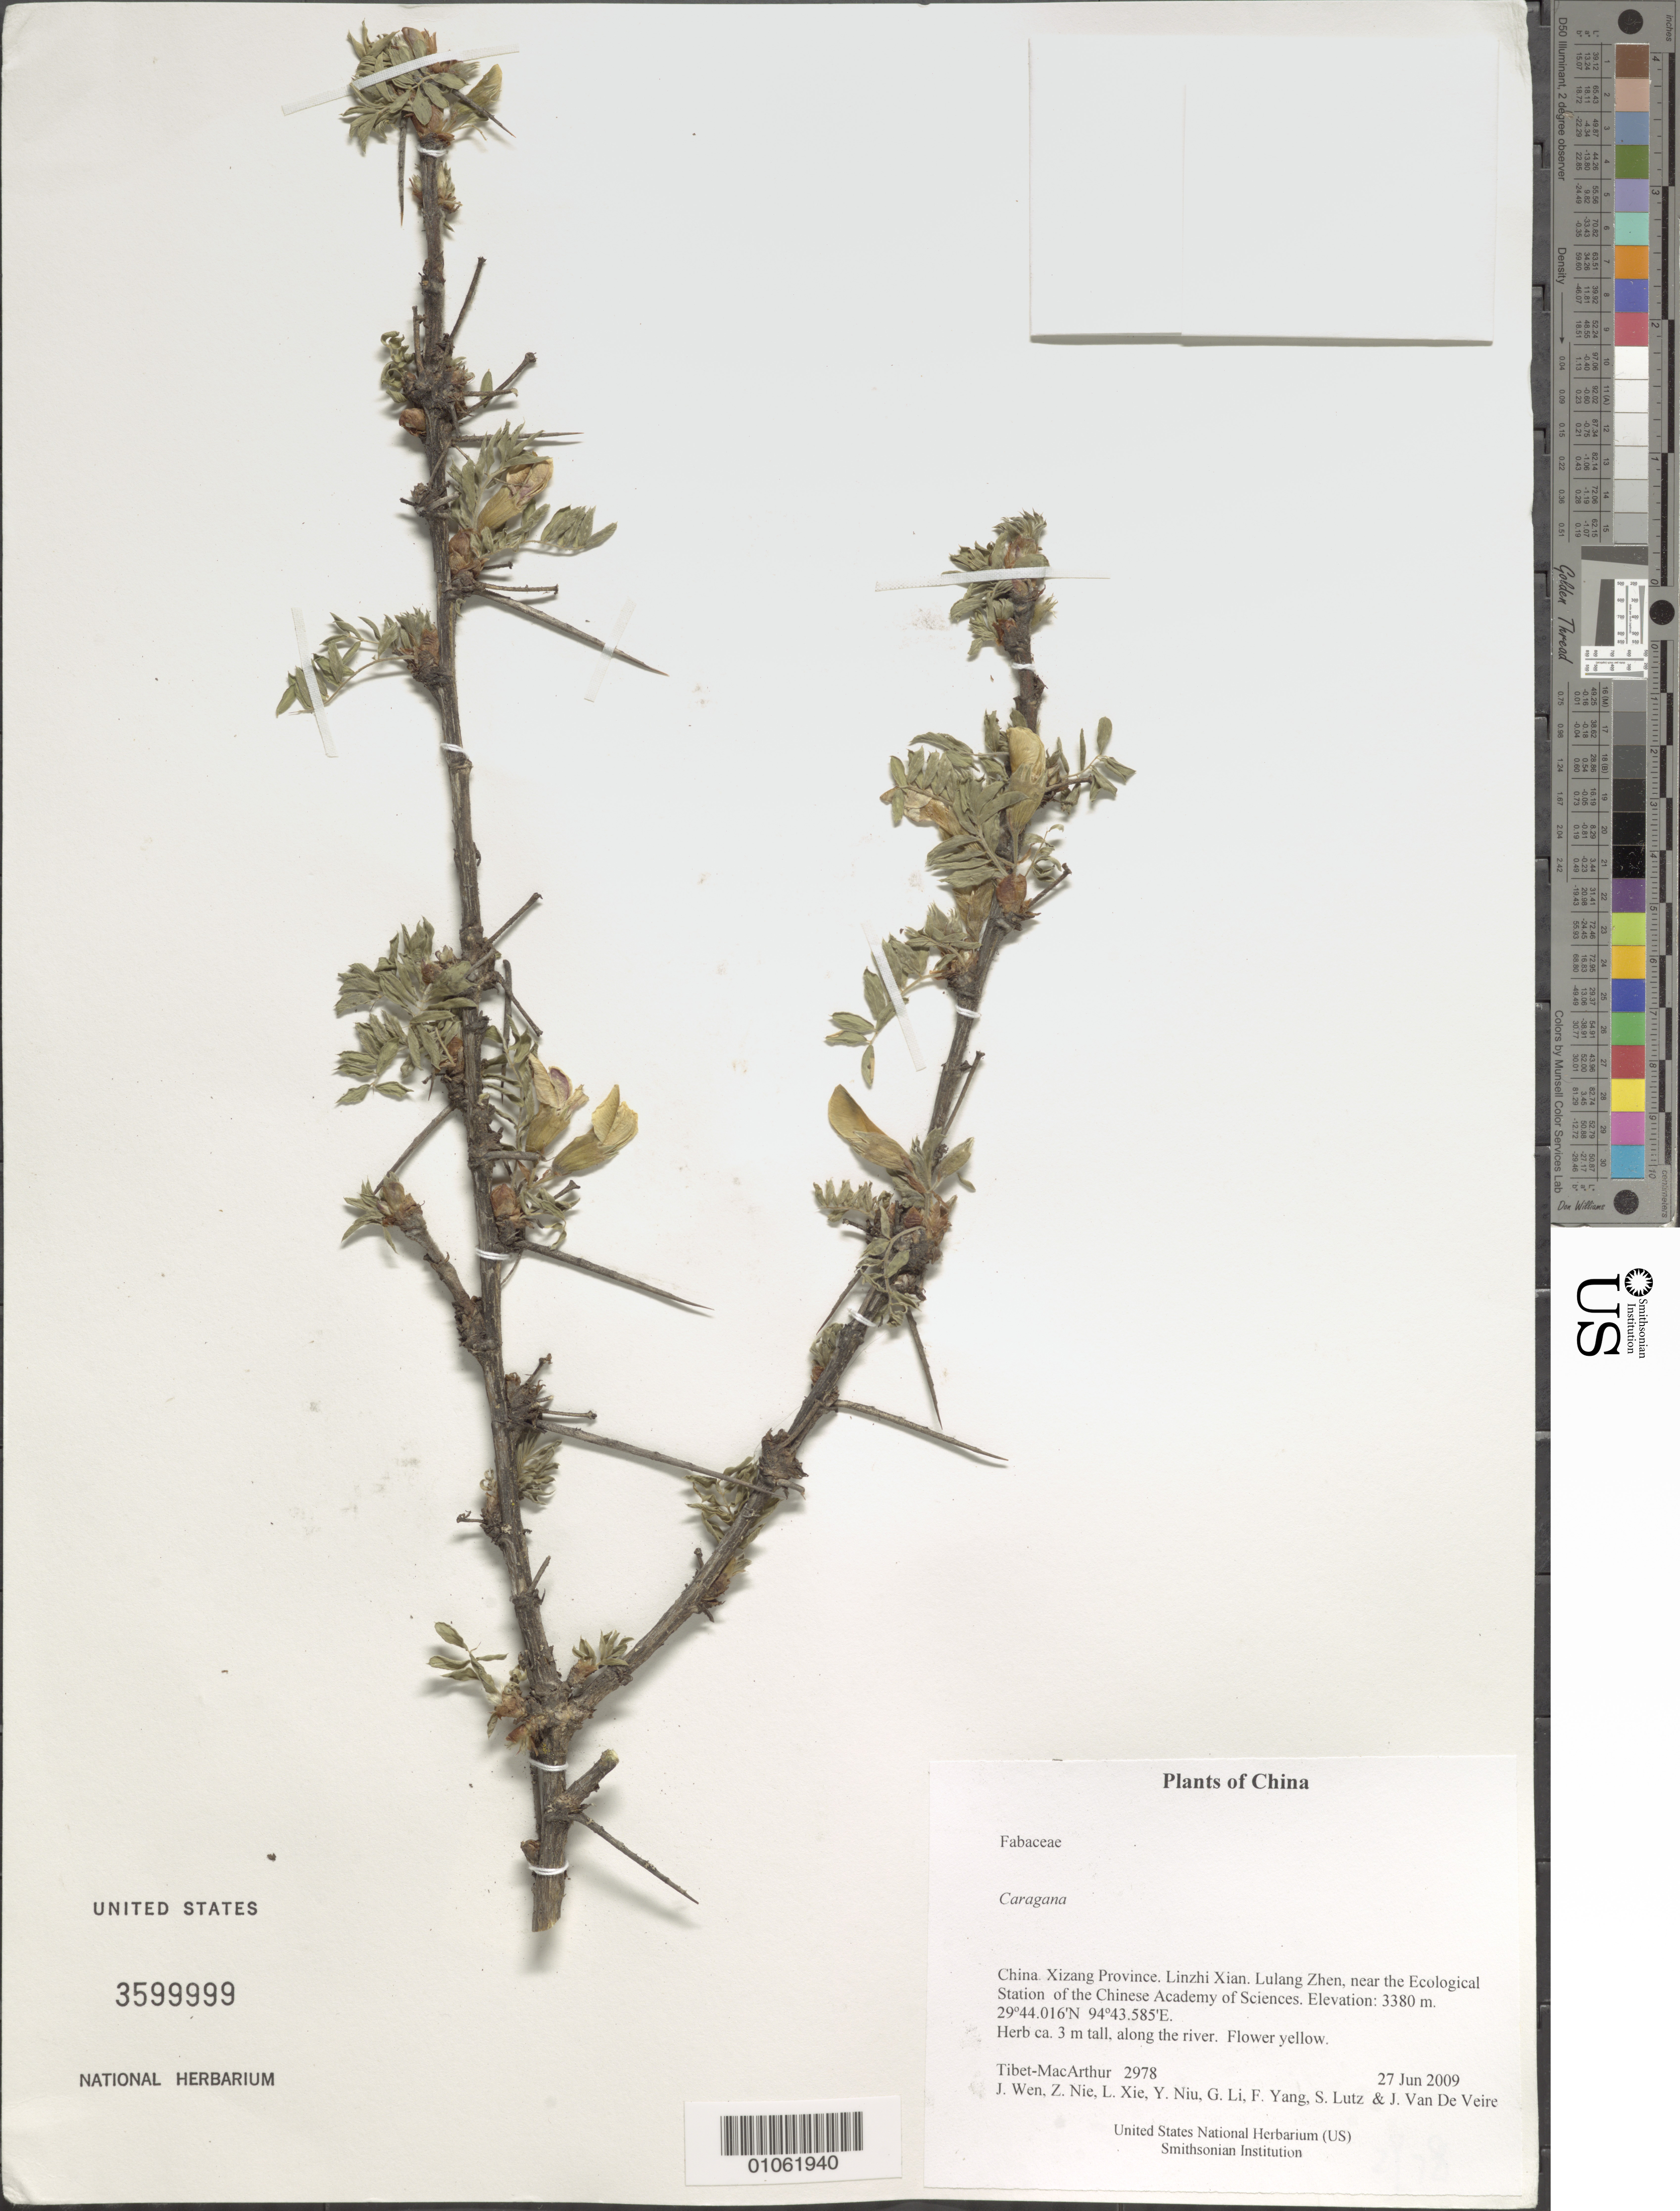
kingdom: Plantae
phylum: Tracheophyta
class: Magnoliopsida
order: Fabales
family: Fabaceae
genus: Caragana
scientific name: Caragana sp.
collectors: Tibet-MacArthur, J. Wen, Z. Nie, L. Xie, Y. Niu, G. Li, F. Yang, S. Lutz & J. Van De Veire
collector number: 2978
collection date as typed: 27 Jun 2009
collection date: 2009-06-27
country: China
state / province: Xizang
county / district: Linzhi Xian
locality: Lulang Zhen, near the Ecological Station of the Chinese Academy of Sciences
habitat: along the river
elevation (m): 3380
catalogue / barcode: US 3599999